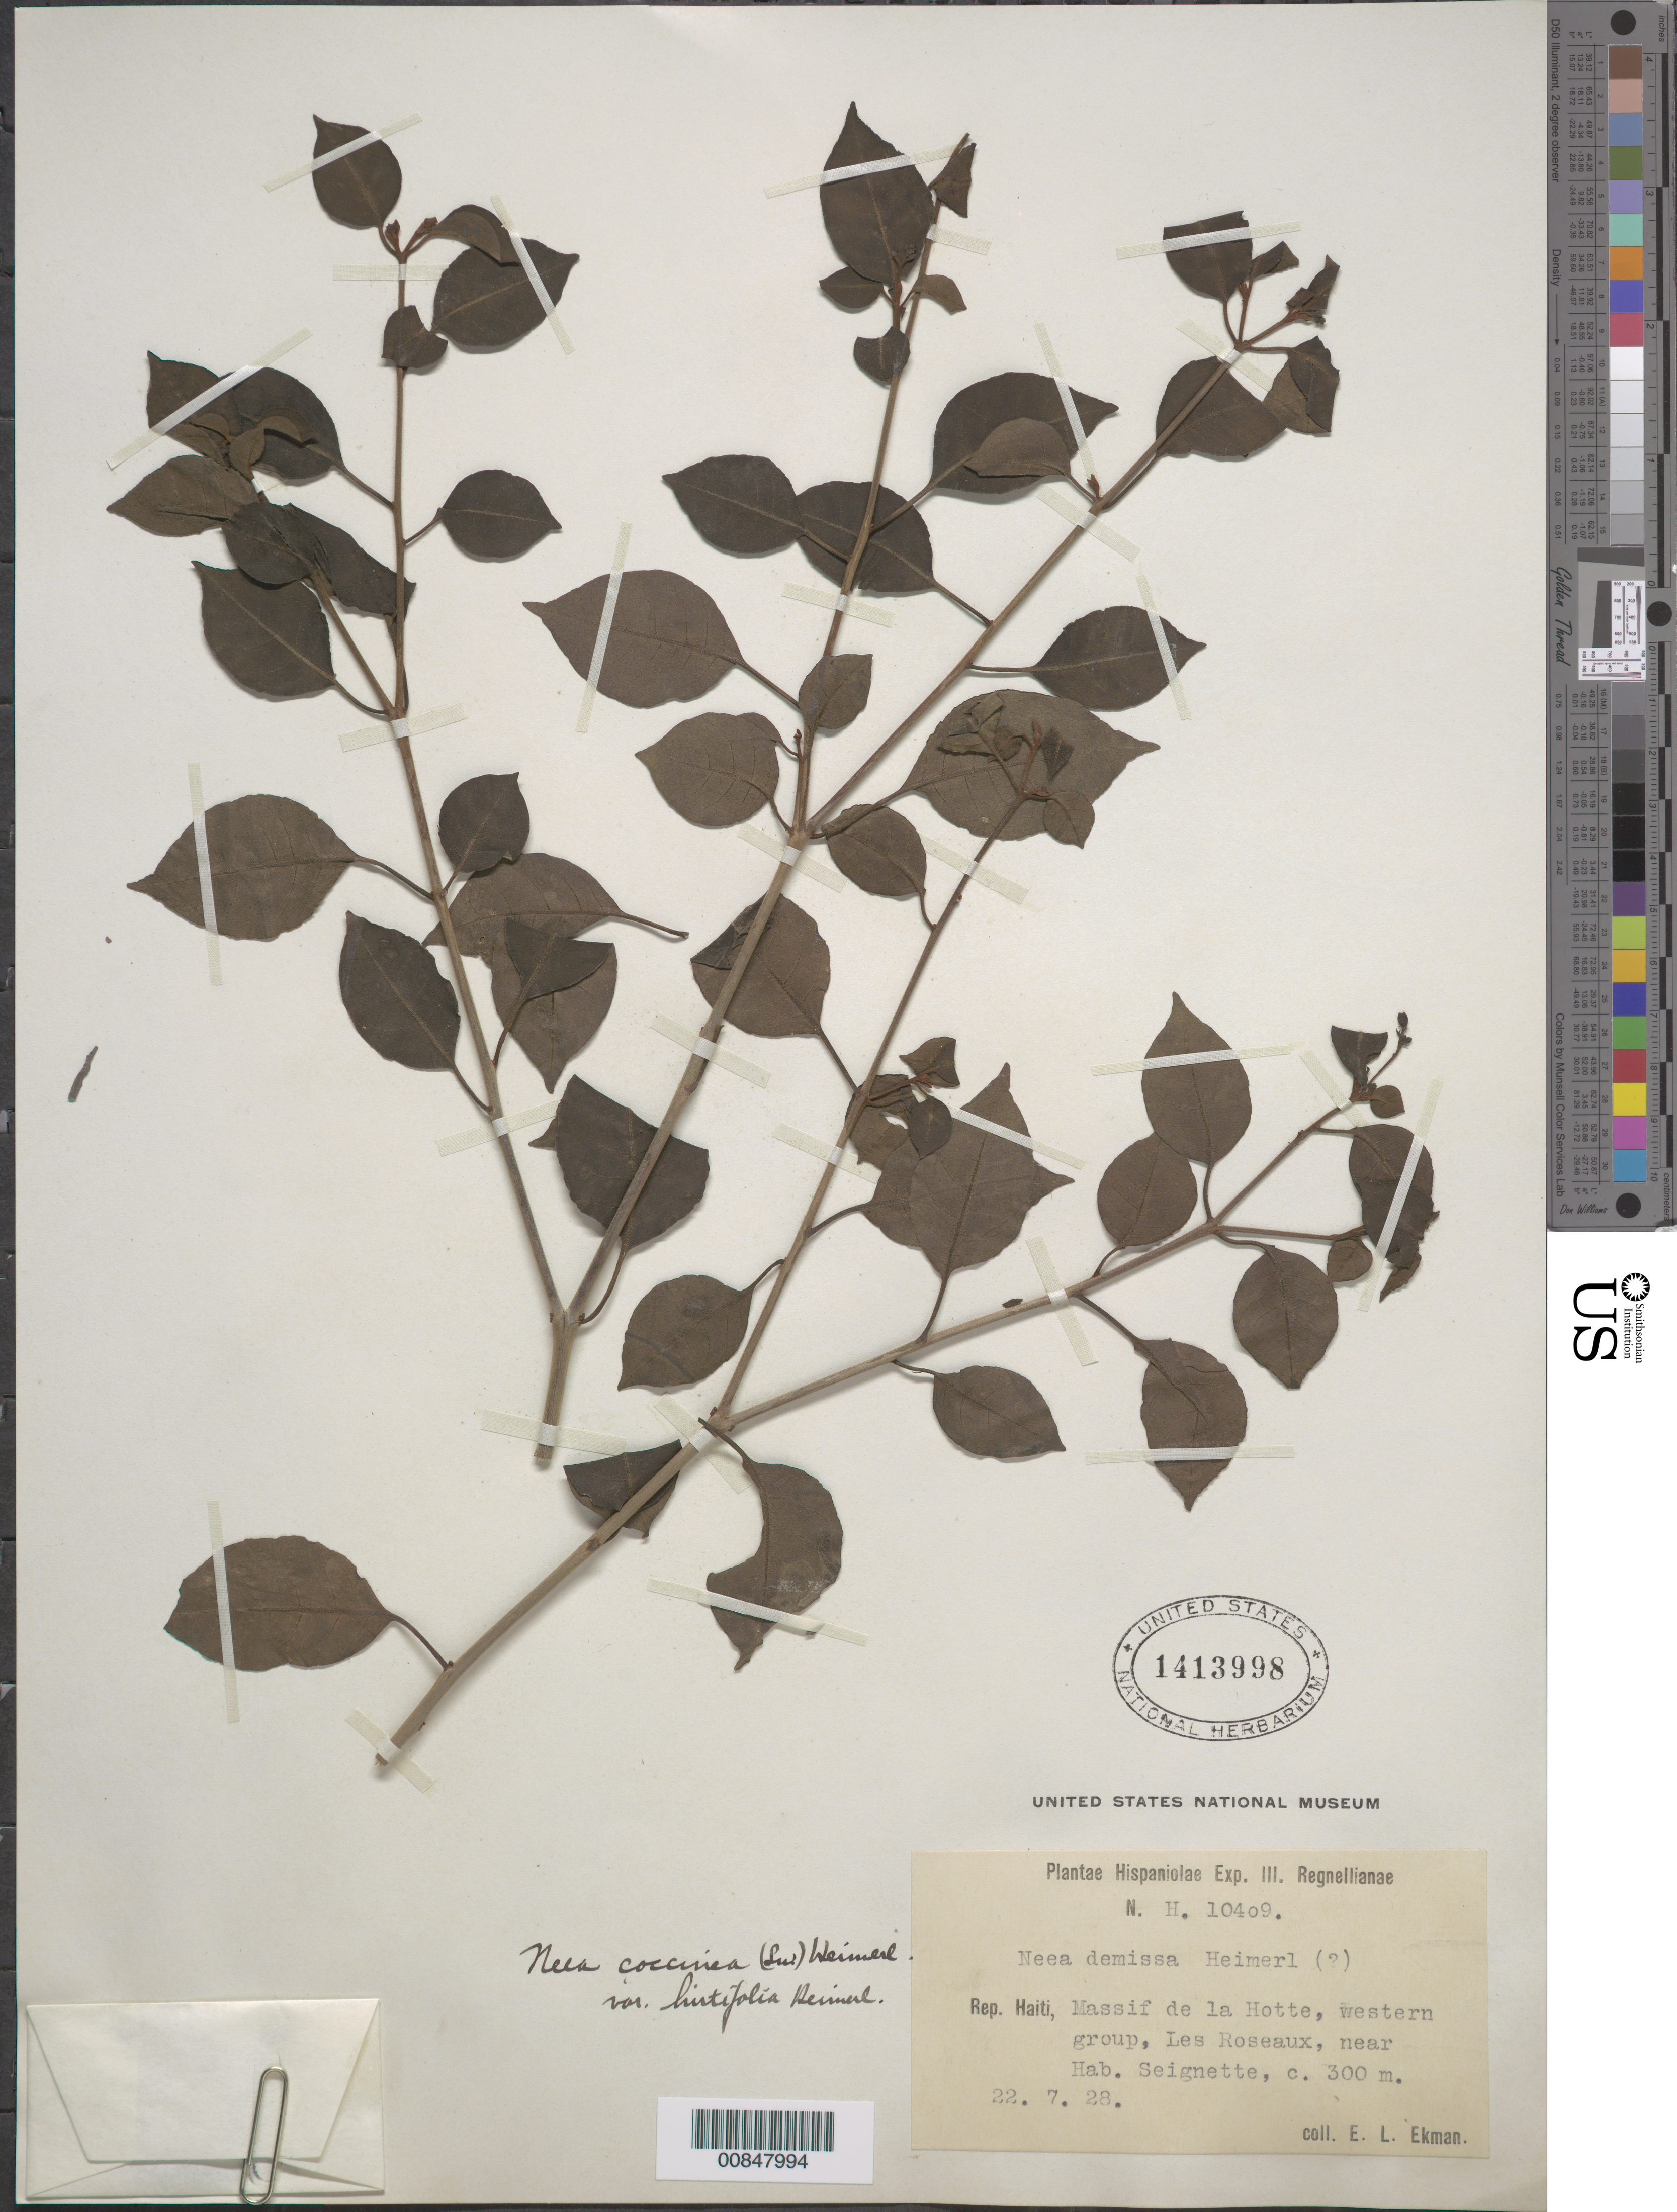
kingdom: Plantae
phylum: Tracheophyta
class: Magnoliopsida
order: Caryophyllales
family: Nyctaginaceae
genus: Neea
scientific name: Neea coccinea var. hirtifolia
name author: Heimerl in Urb.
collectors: E. L. Ekman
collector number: H 10409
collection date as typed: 22 Jul 1928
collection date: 1928-07-22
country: Haiti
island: Hispaniola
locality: Massif de la Hotte, western group, Les Roseaux, near Hab. Seignette.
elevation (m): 300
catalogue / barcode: US 1413998